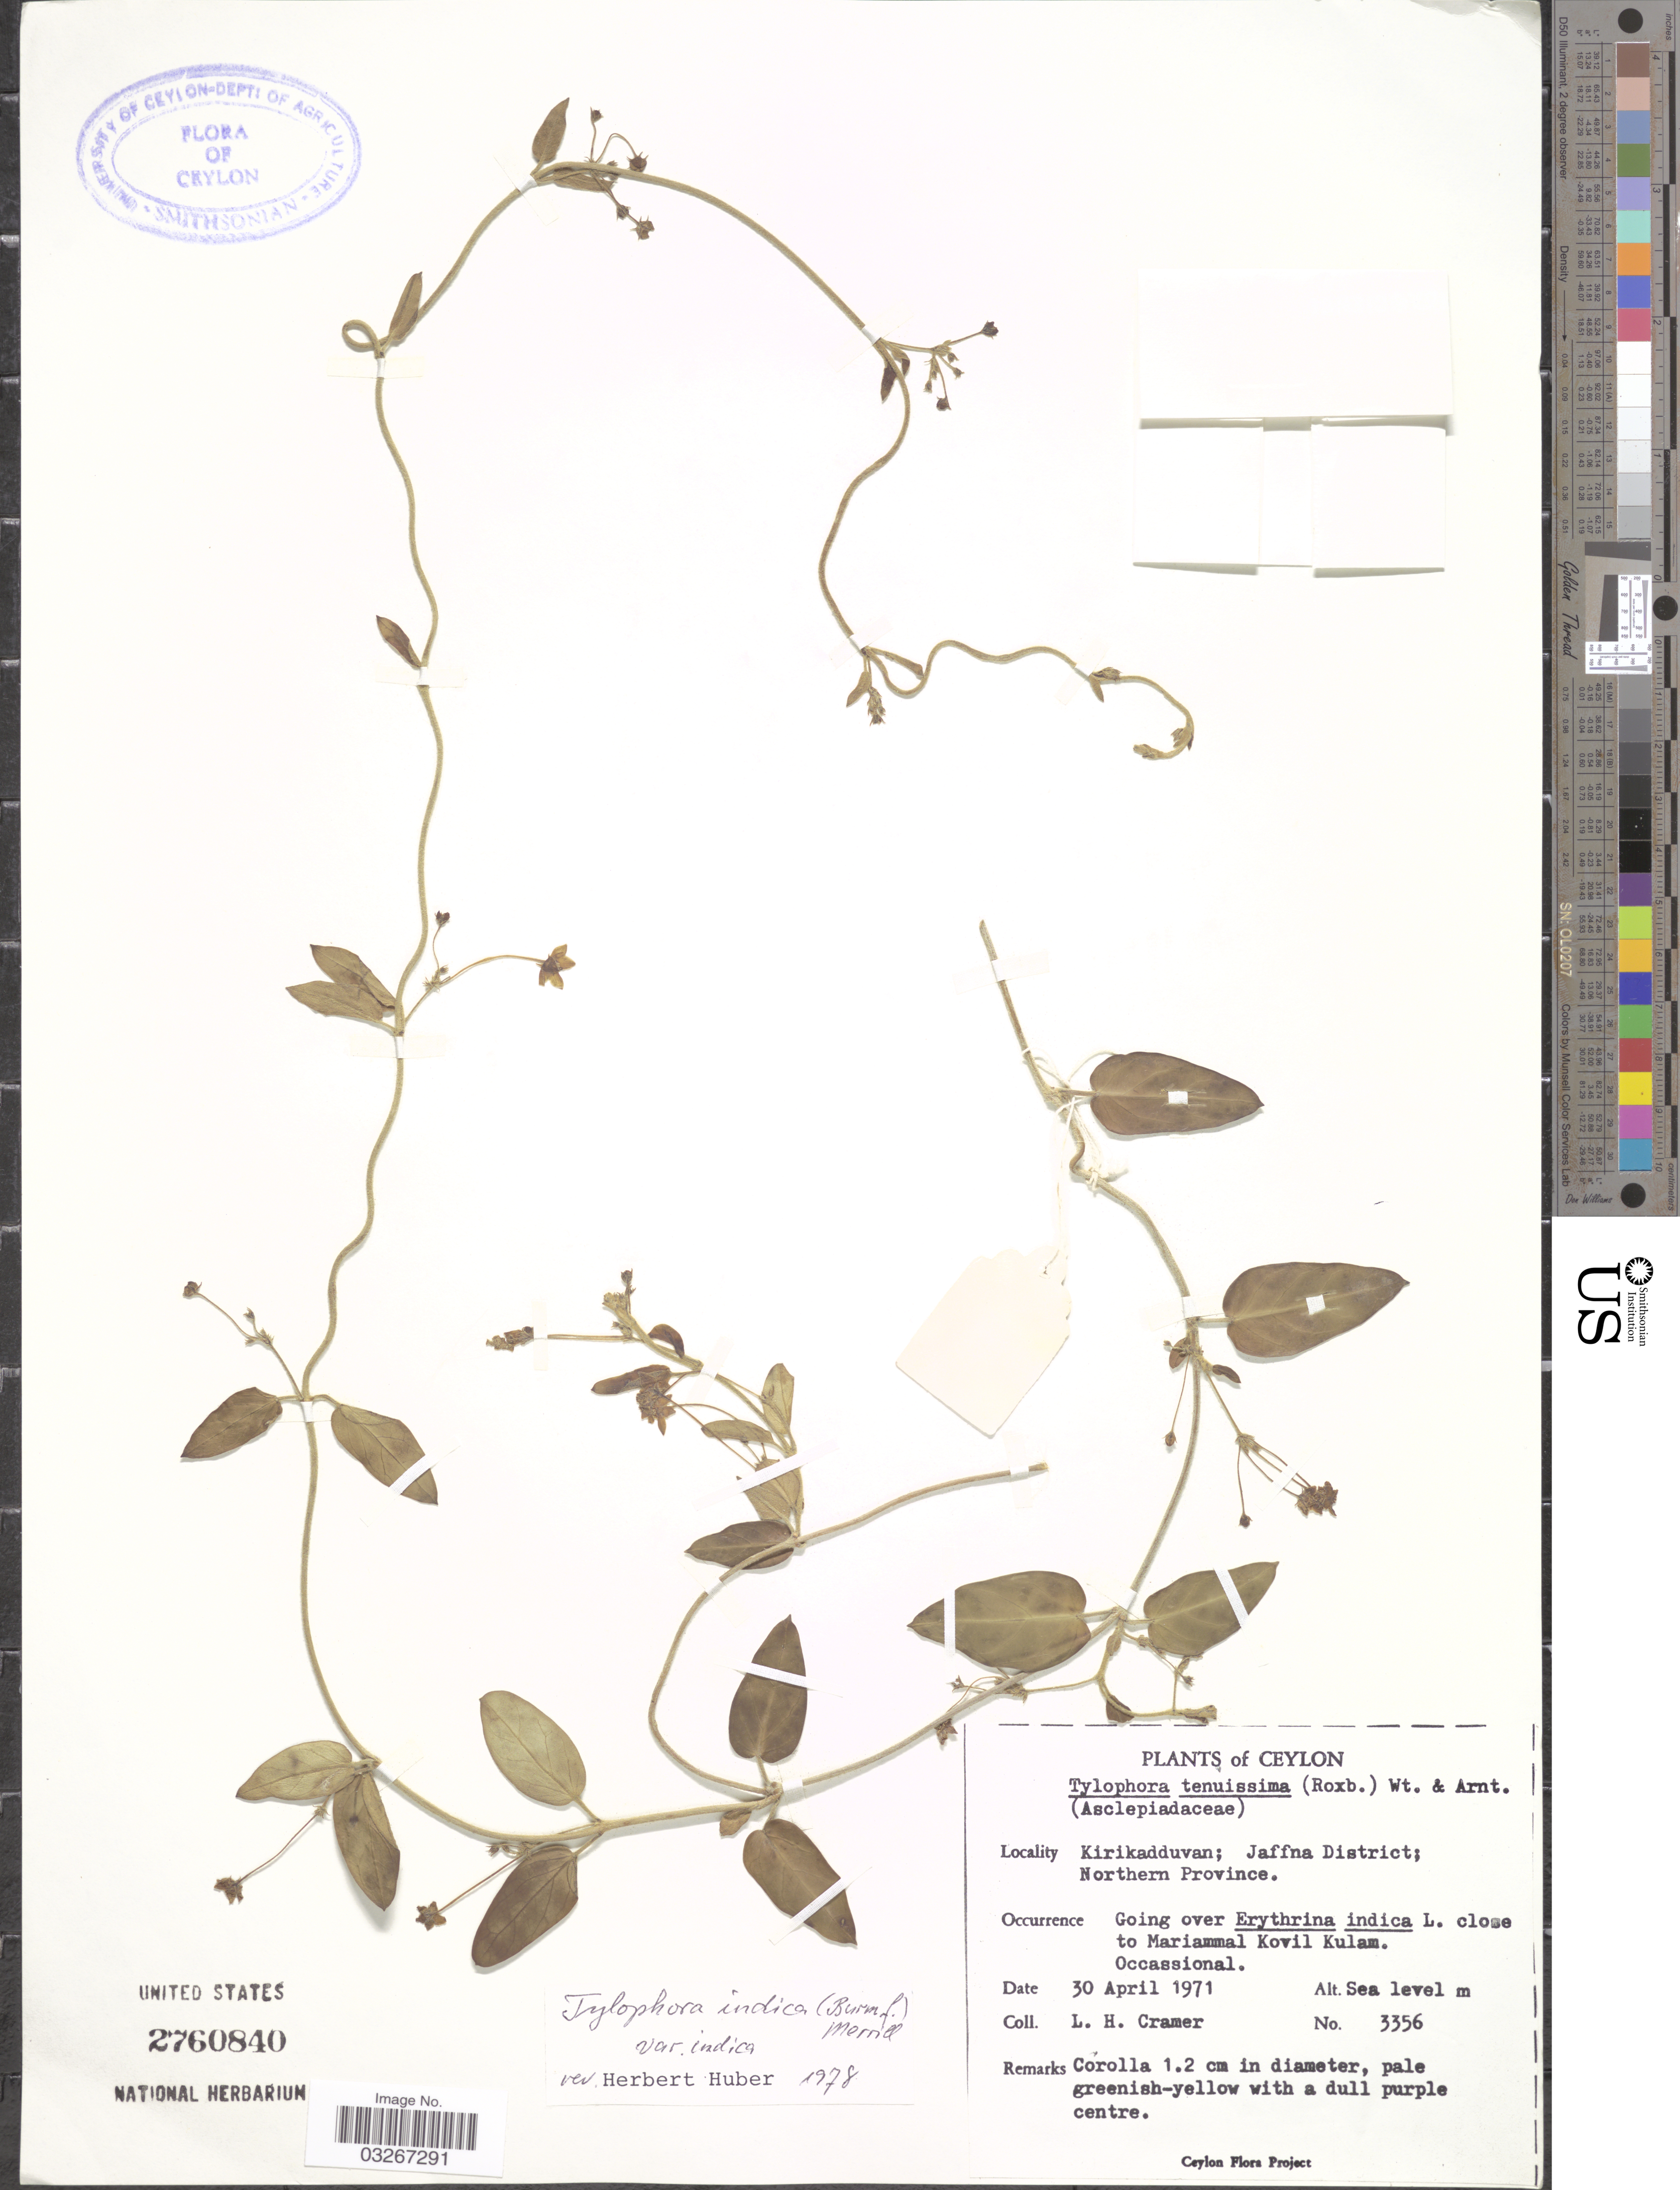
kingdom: Plantae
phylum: Tracheophyta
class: Magnoliopsida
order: Gentianales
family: Apocynaceae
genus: Tylophora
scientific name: Tylophora indica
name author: Merr.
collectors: L. H. Cramer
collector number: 3356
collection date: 1971-04-30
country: Sri Lanka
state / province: Northern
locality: Ceylon. Kirikadduvan; Jaffna District. Close to Mariammal Kovil Kulam.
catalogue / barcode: US 2760840